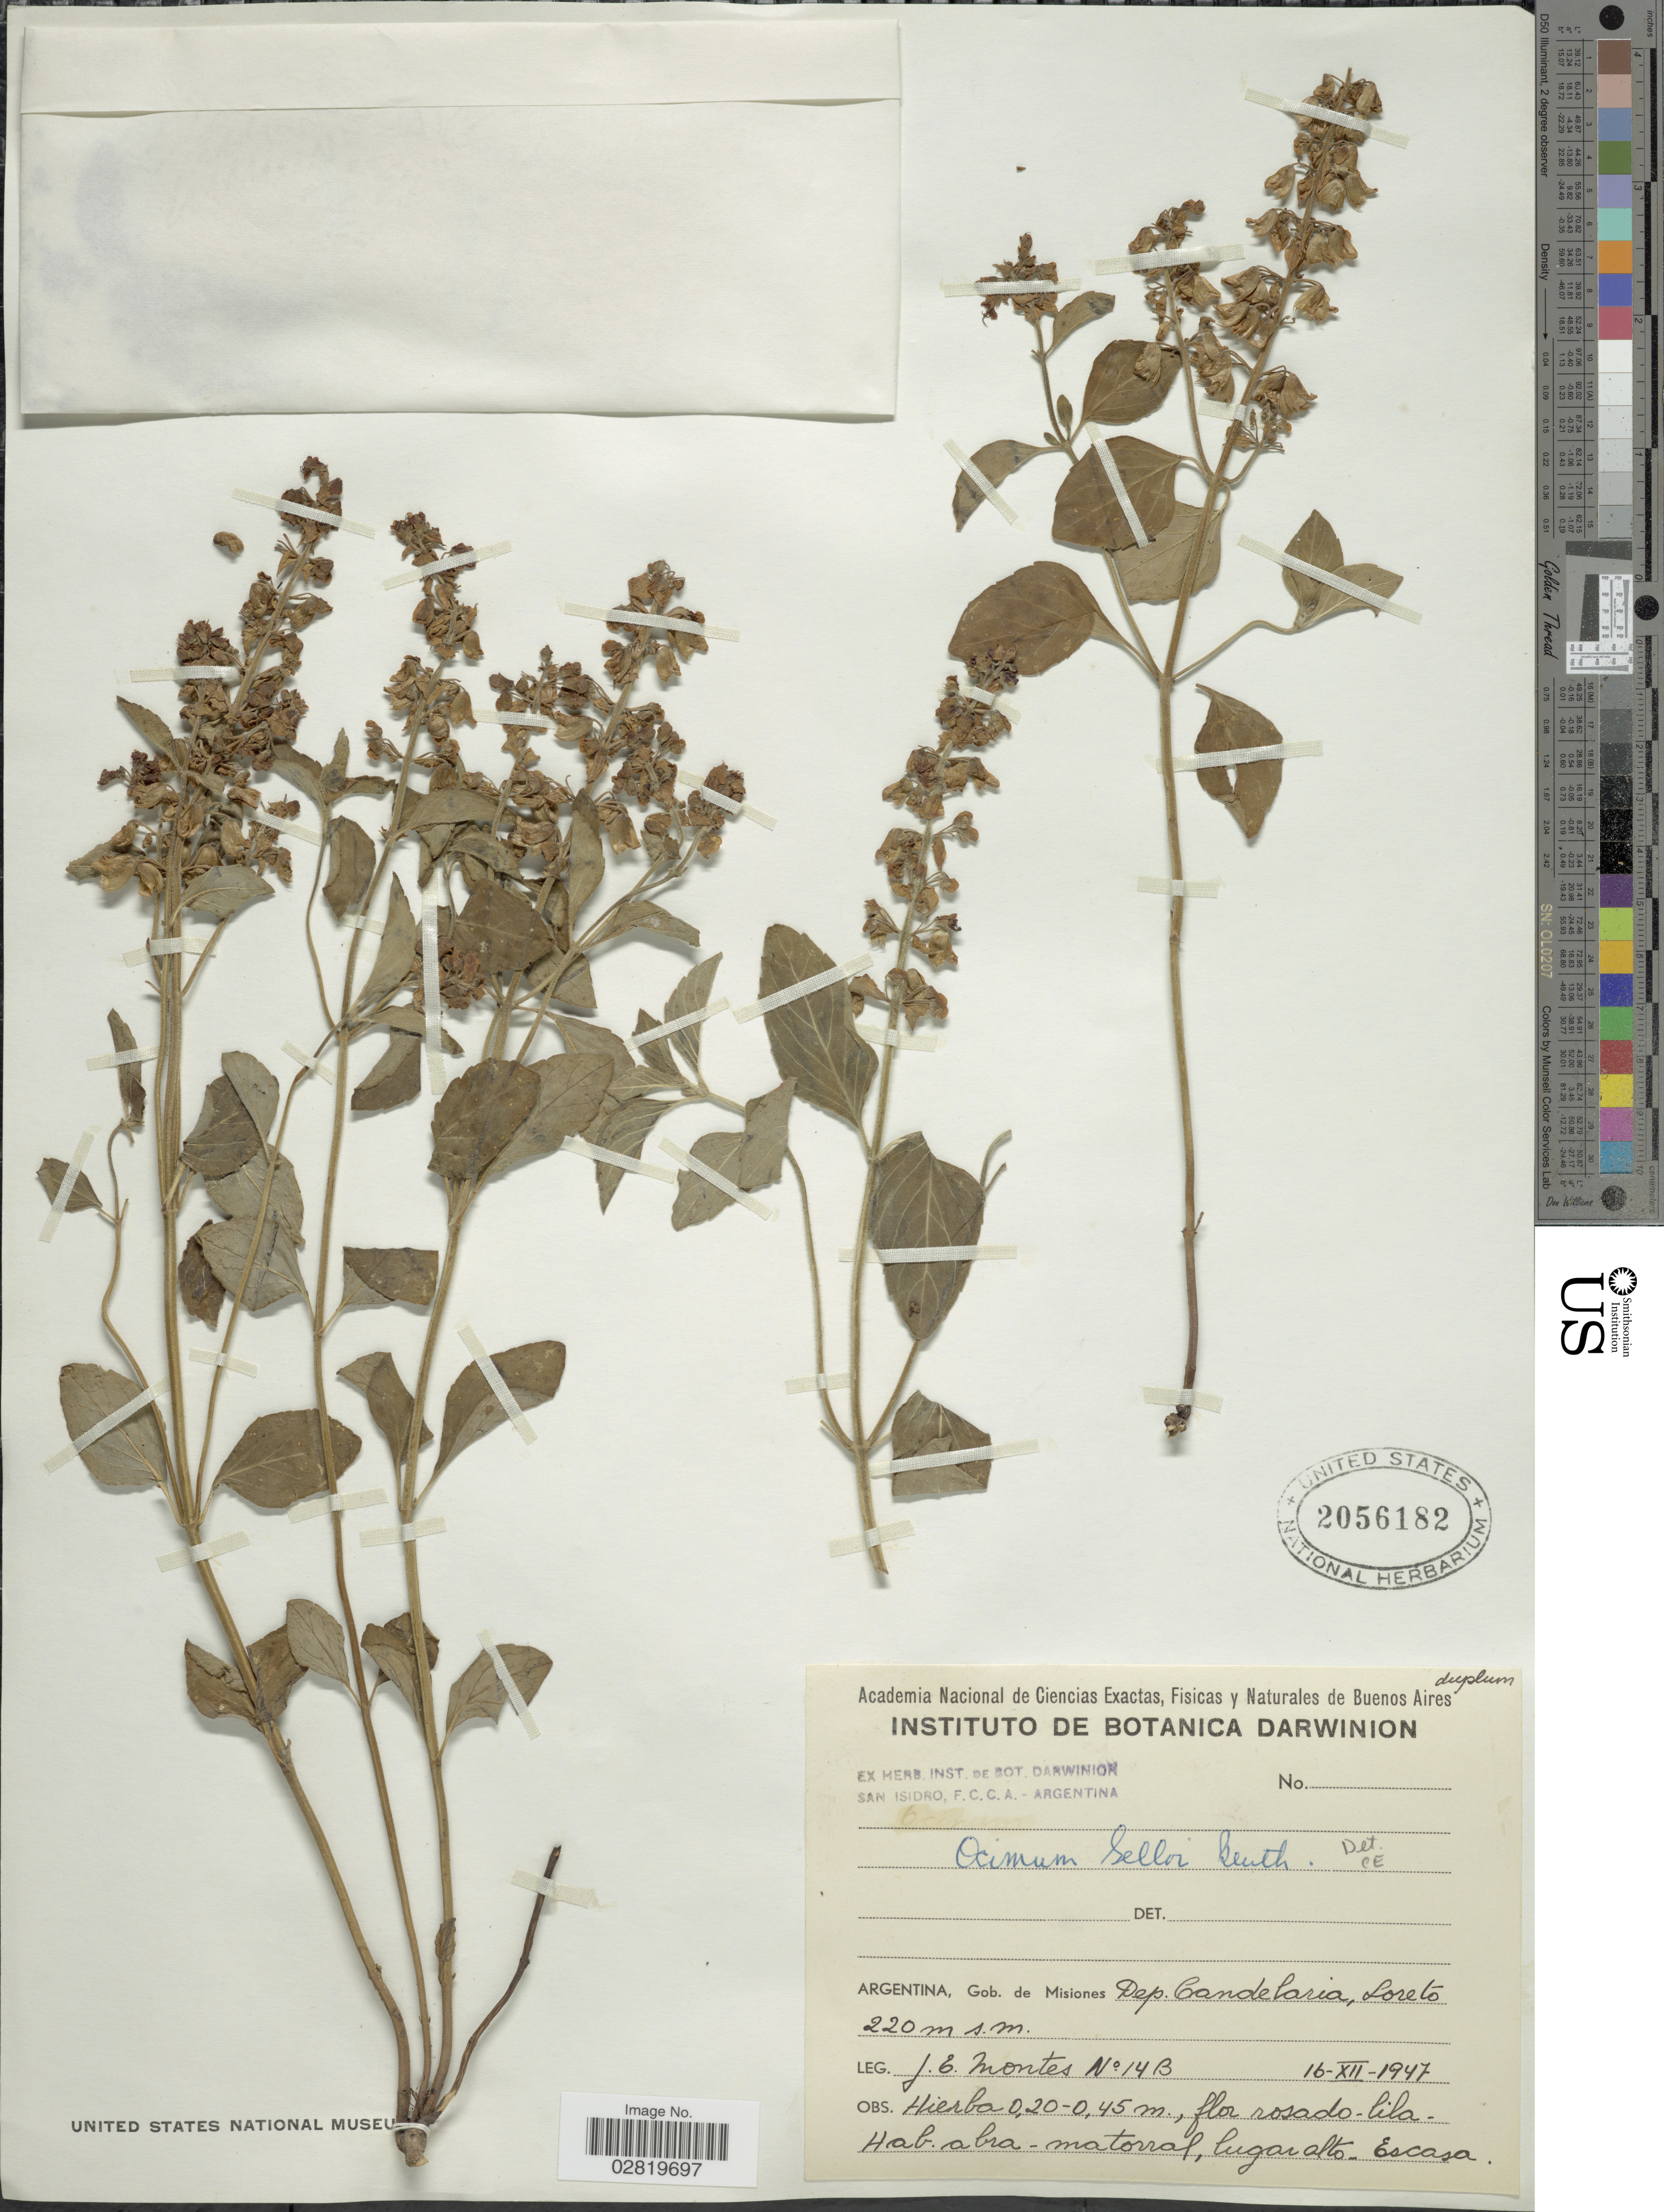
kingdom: Plantae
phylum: Tracheophyta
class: Magnoliopsida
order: Lamiales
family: Lamiaceae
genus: Ocimum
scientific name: Ocimum selloi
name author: Benth.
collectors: J. E. Montes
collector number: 14B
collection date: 1947-12-16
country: Argentina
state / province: Misiones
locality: Dep. Candelaria, Loreto.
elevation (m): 220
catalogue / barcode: US 2056182